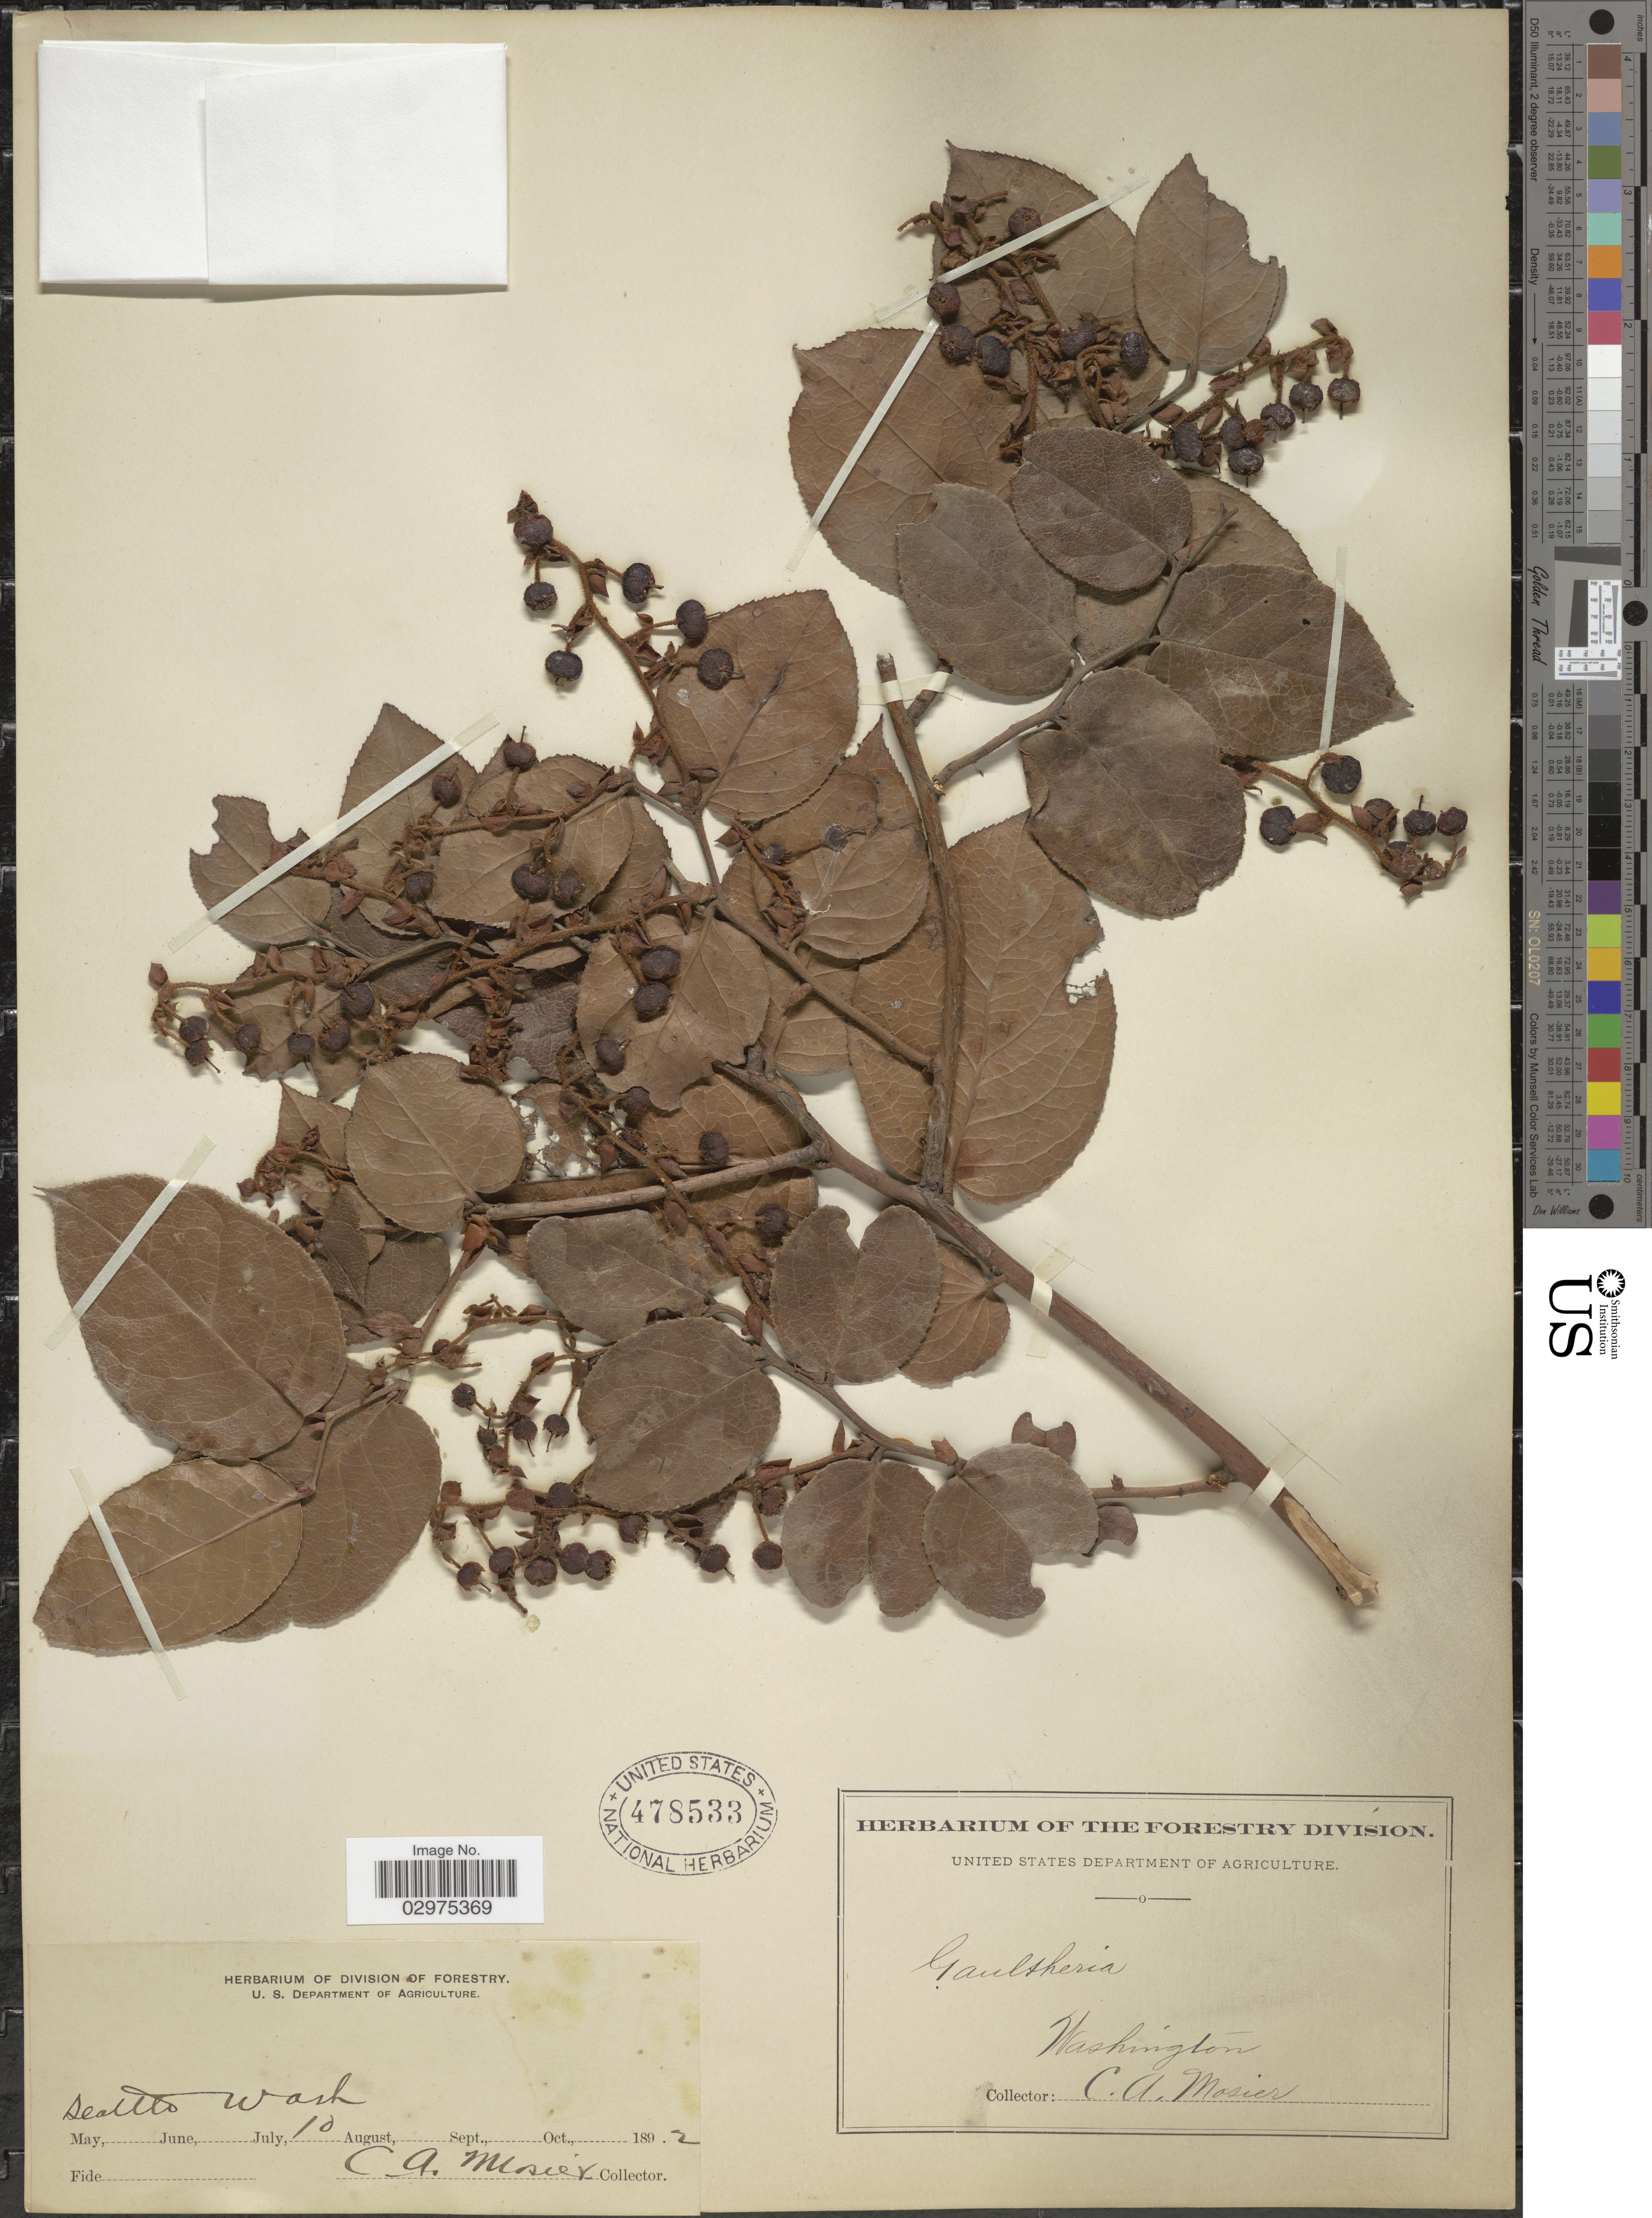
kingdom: Plantae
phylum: Tracheophyta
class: Magnoliopsida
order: Ericales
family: Ericaceae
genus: Gaultheria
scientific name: Gaultheria shallon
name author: Pursh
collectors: C. A. Mosier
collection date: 1892-07-10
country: United States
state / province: Washington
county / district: King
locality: Seattle.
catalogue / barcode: US 478533